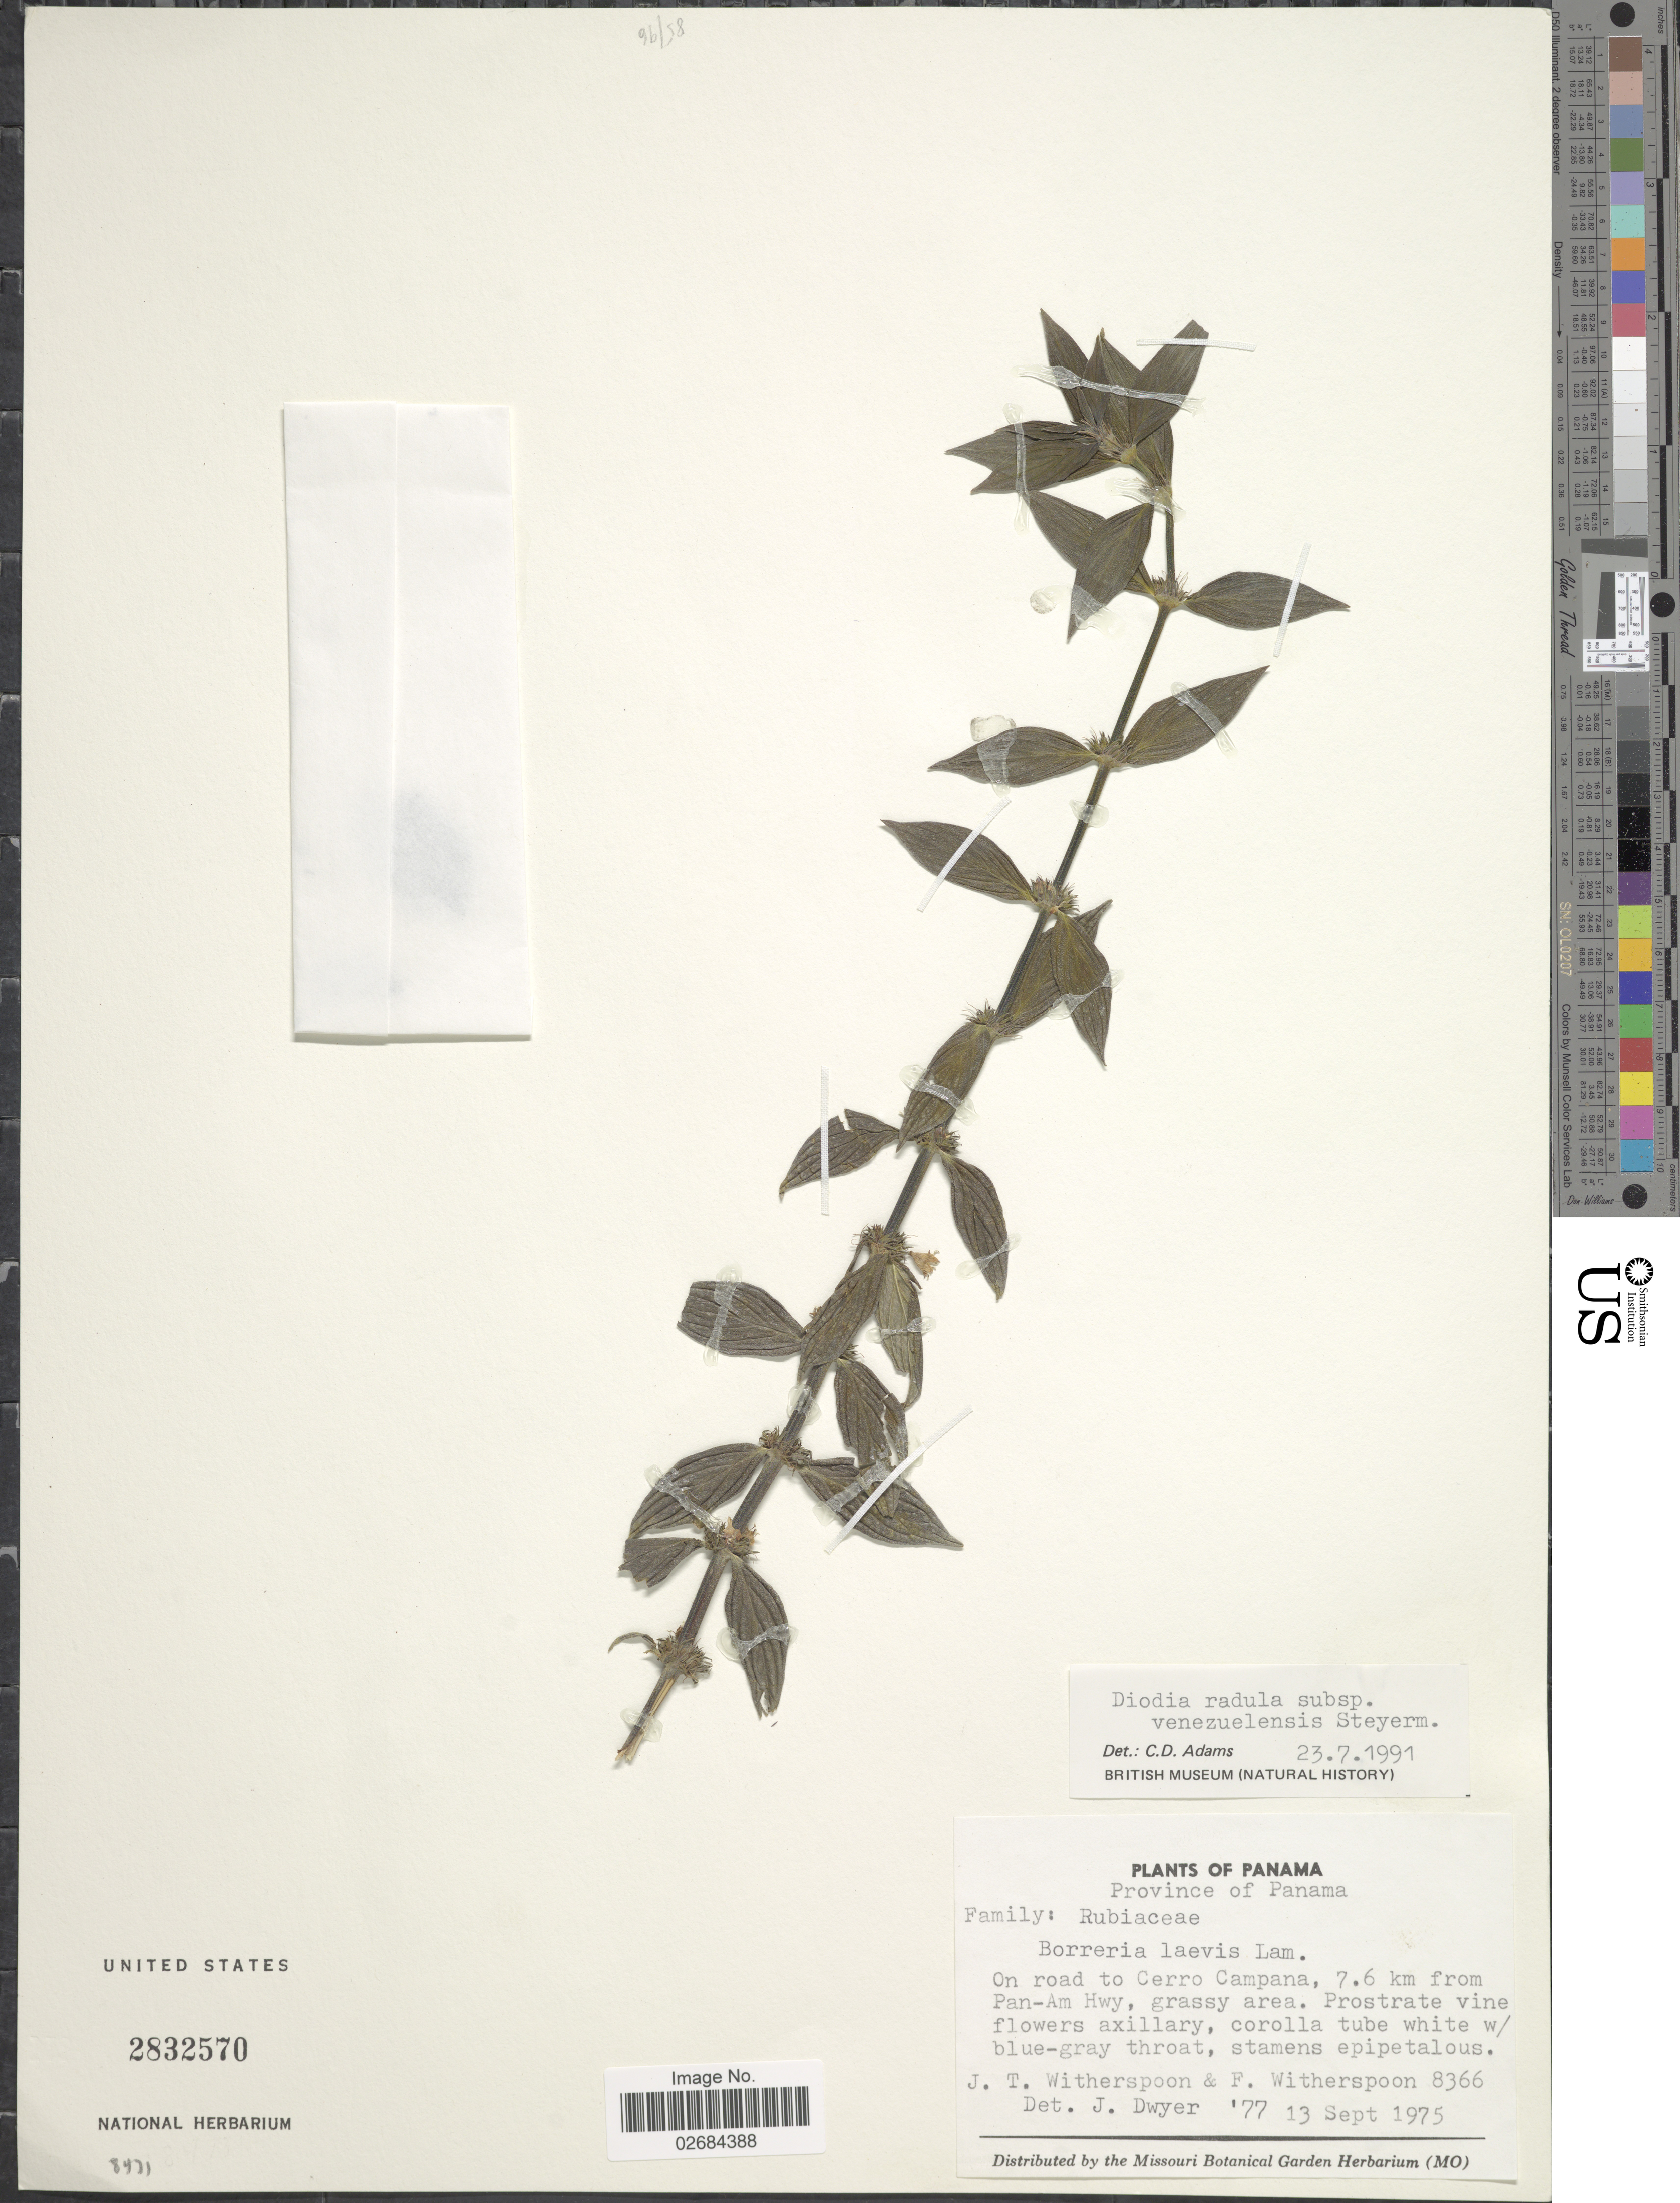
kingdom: Plantae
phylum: Tracheophyta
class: Magnoliopsida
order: Gentianales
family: Rubiaceae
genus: Diodia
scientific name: Diodia radula subsp. venezuelensis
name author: Steyerm.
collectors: J. Witherspoon & F. Witherspoon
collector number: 8366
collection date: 1975-09-13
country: Panama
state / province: Panamá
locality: On road to Cerro Campana, 7.6 km from Pan-Am Hwy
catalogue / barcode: US 2832570